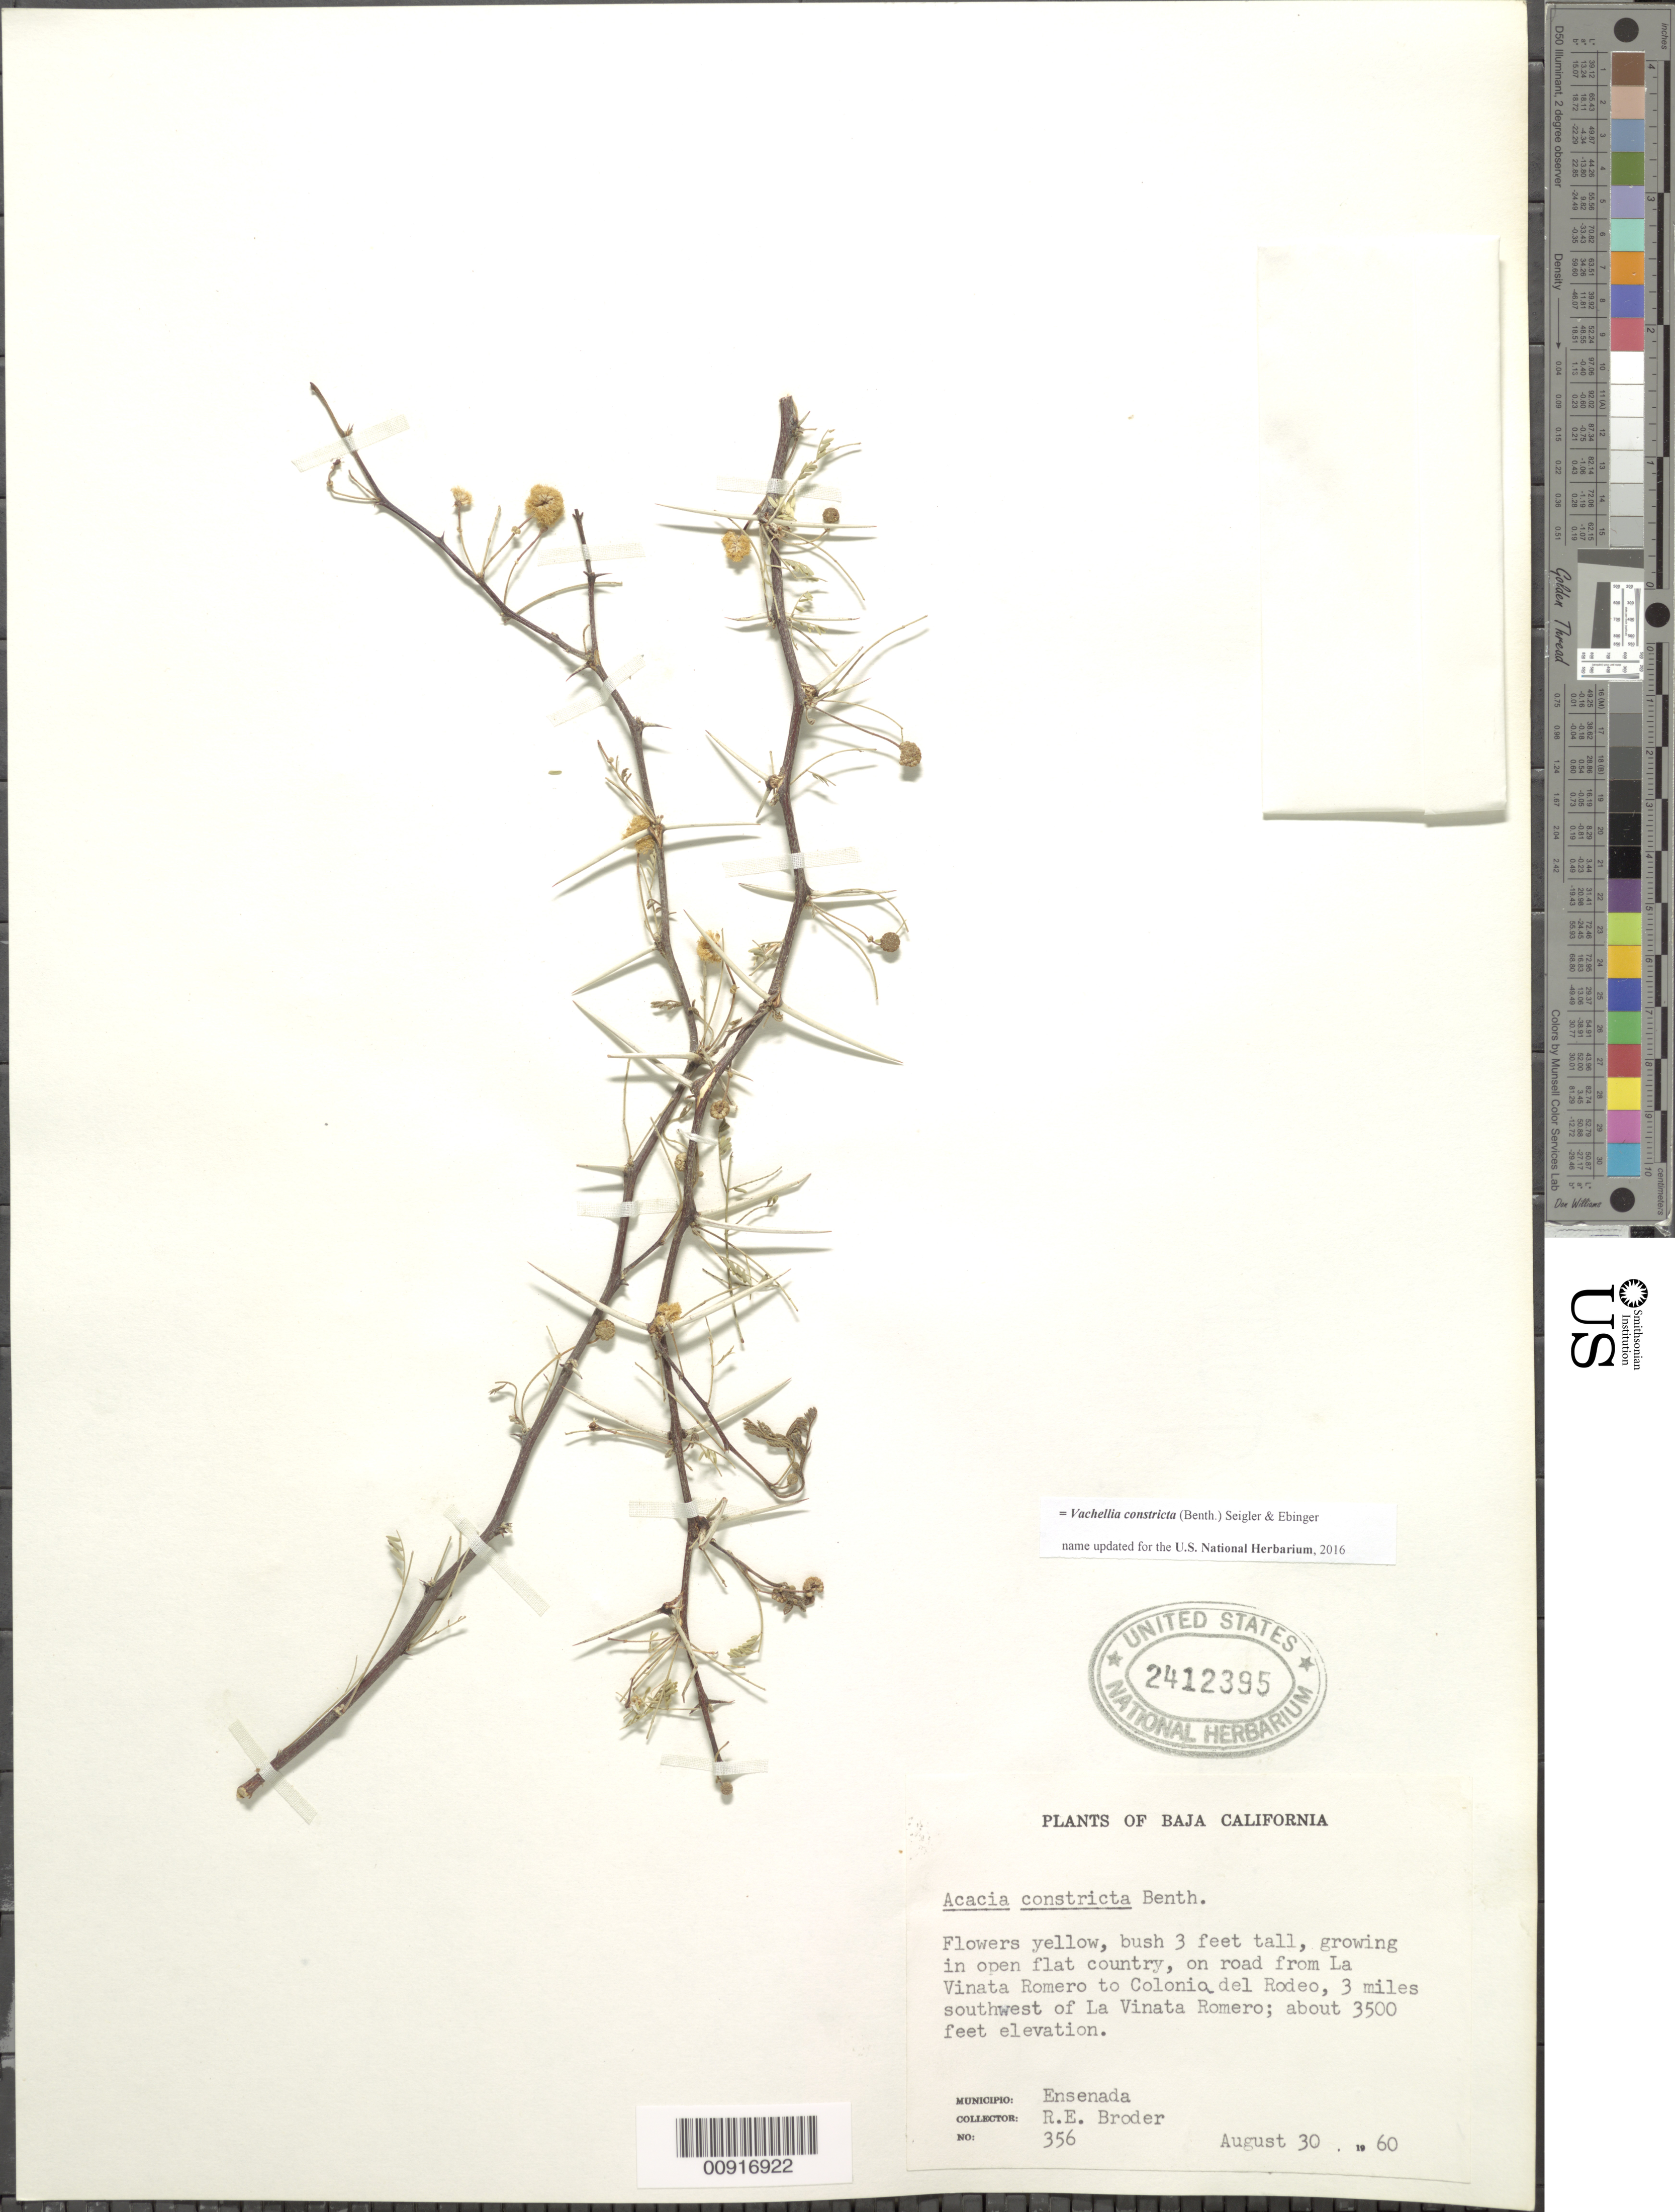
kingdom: Plantae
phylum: Tracheophyta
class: Magnoliopsida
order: Fabales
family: Fabaceae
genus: Vachellia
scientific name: Vachellia constricta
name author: (Benth.) Seigler & Ebinger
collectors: R. Broder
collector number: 356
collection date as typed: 30 Aug 1960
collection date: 1960-08-30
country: Mexico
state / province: Baja California Norte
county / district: Ensenada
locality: On road from La Vinata Romero to Colonia del Rodeo, 3 miles southwest of La Vinata Romero.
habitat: Growing in open flat country.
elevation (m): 1067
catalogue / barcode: US 2412395